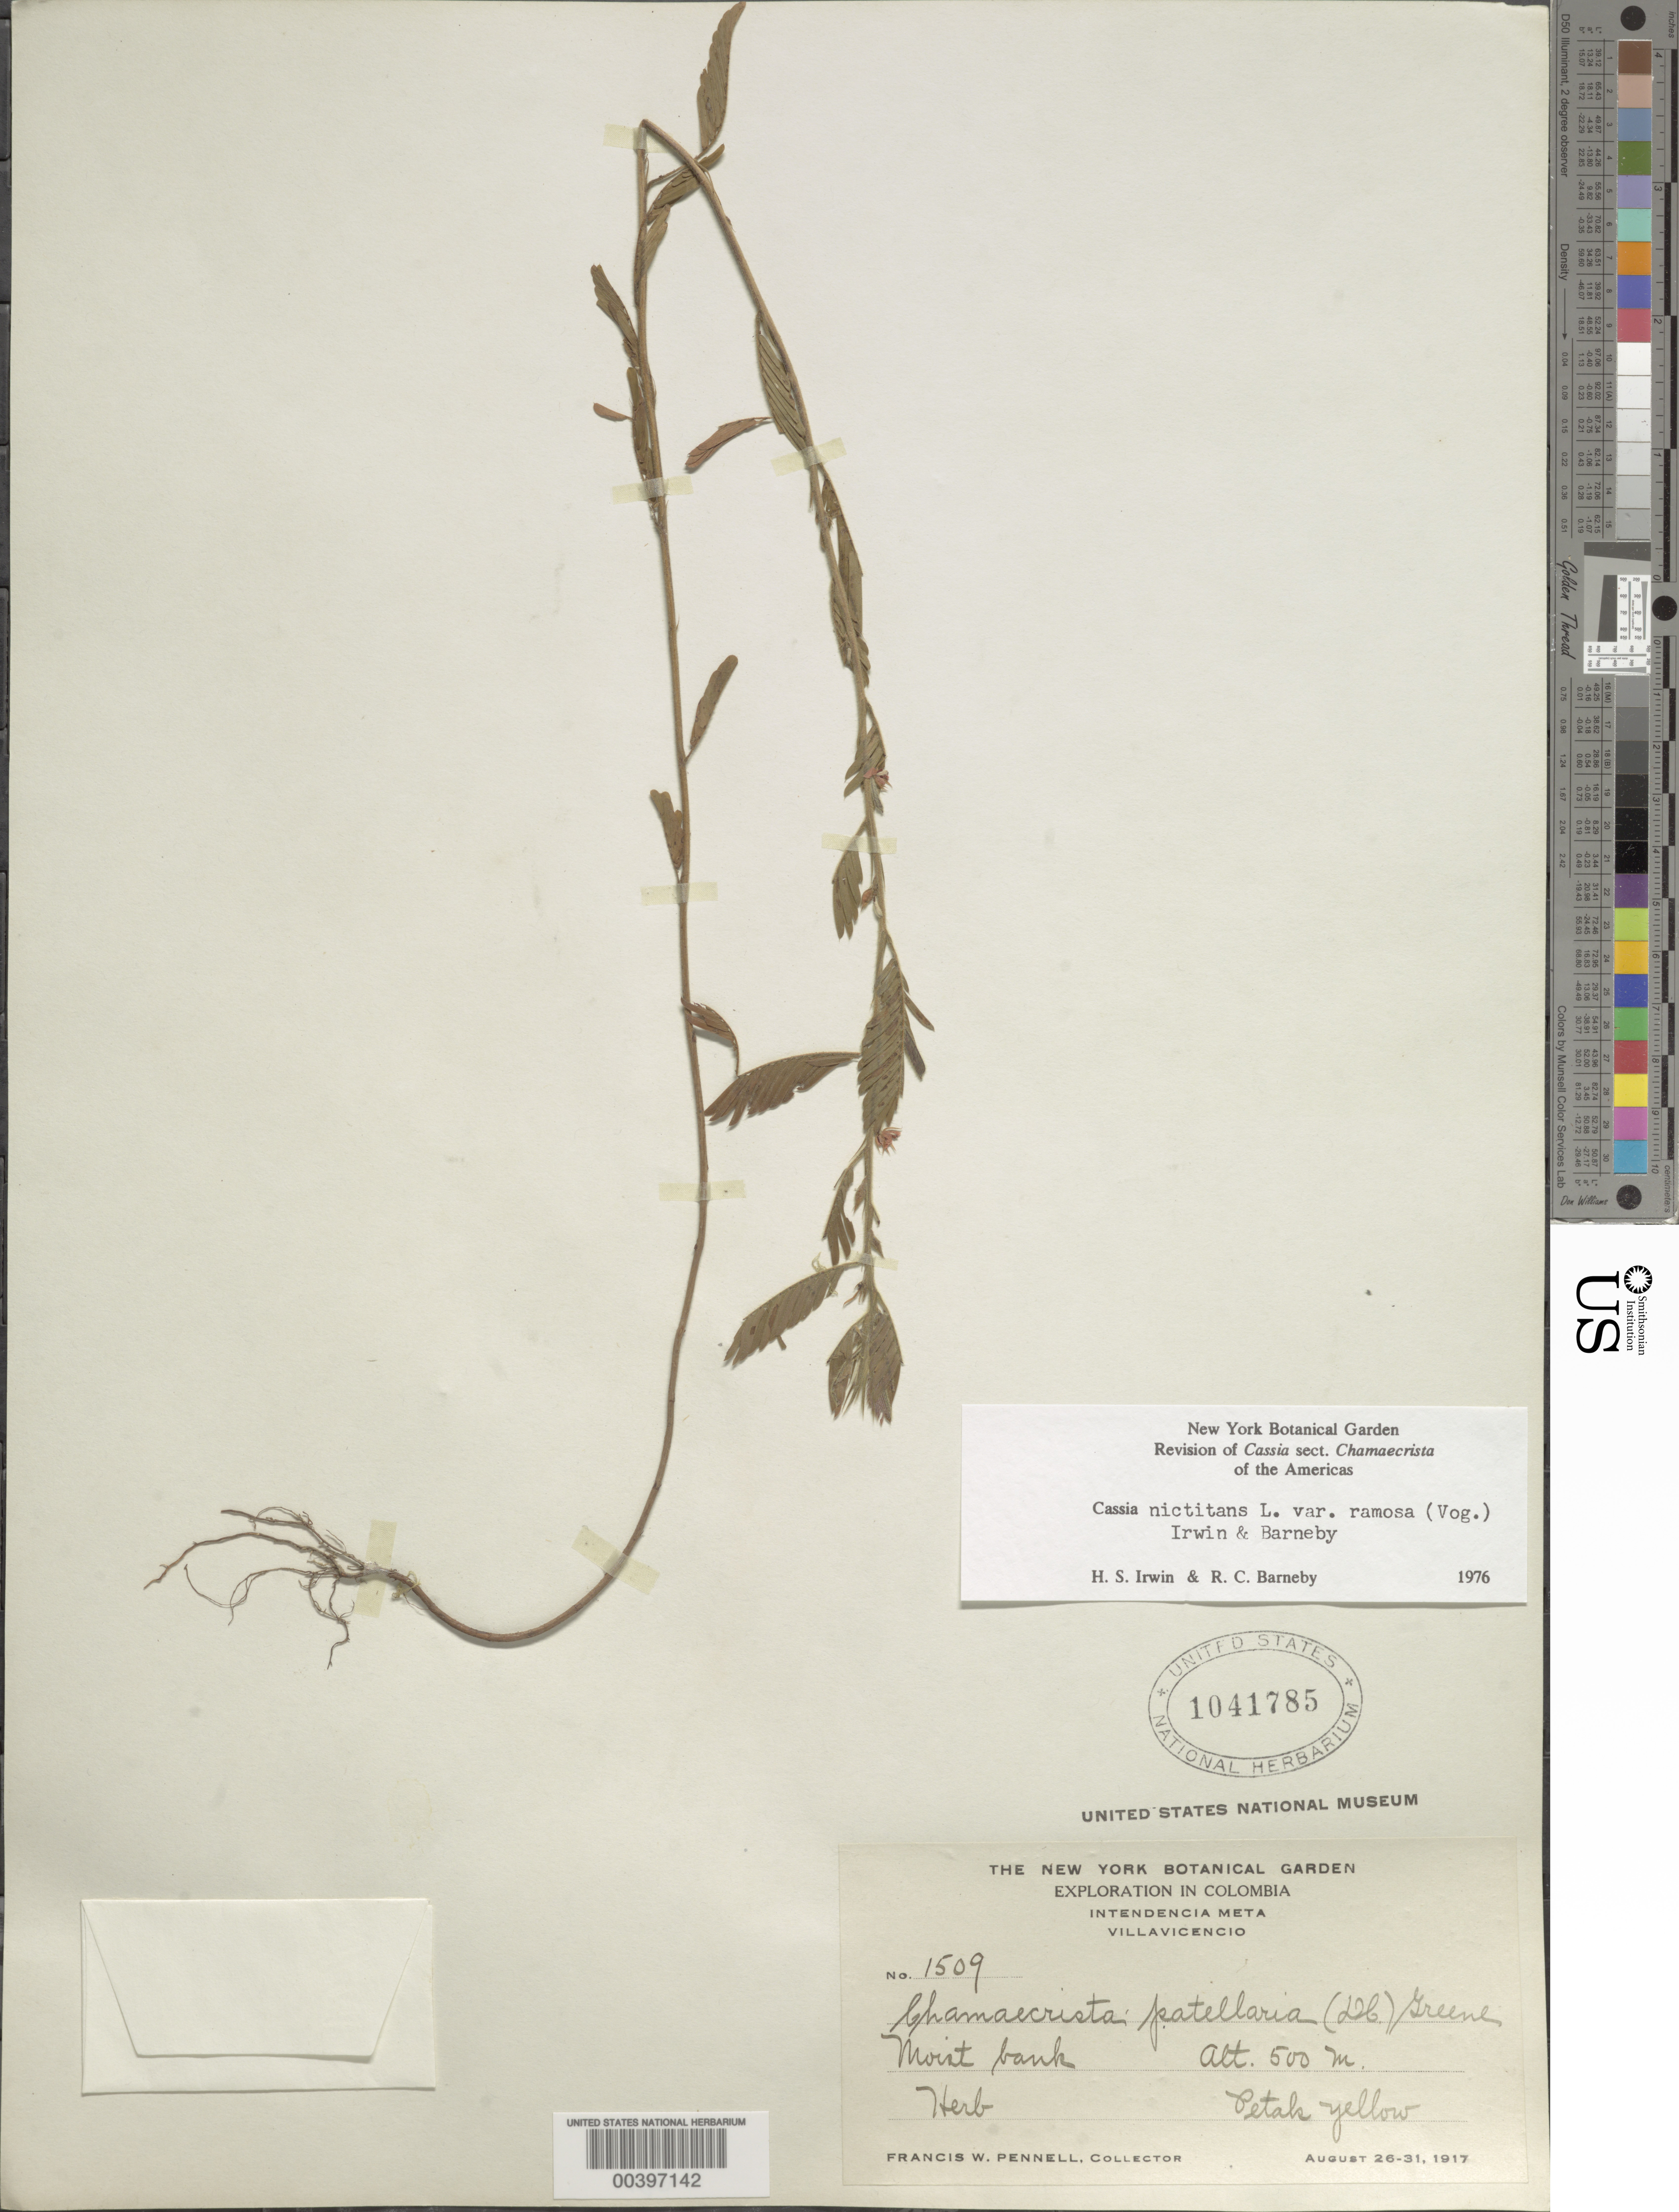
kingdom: Plantae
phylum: Tracheophyta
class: Magnoliopsida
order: Fabales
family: Fabaceae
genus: Chamaecrista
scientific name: Chamaecrista nictitans var. ramosa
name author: (Vogel) H.S. Irwin & Barneby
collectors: F. W. Pennell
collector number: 1509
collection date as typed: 26 Aug 1917 to 31 Aug 1917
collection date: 1917-08-26/1917-08-31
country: Colombia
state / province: Meta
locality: Villa Vicencia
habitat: Moist bank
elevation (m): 500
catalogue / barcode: US 1041785